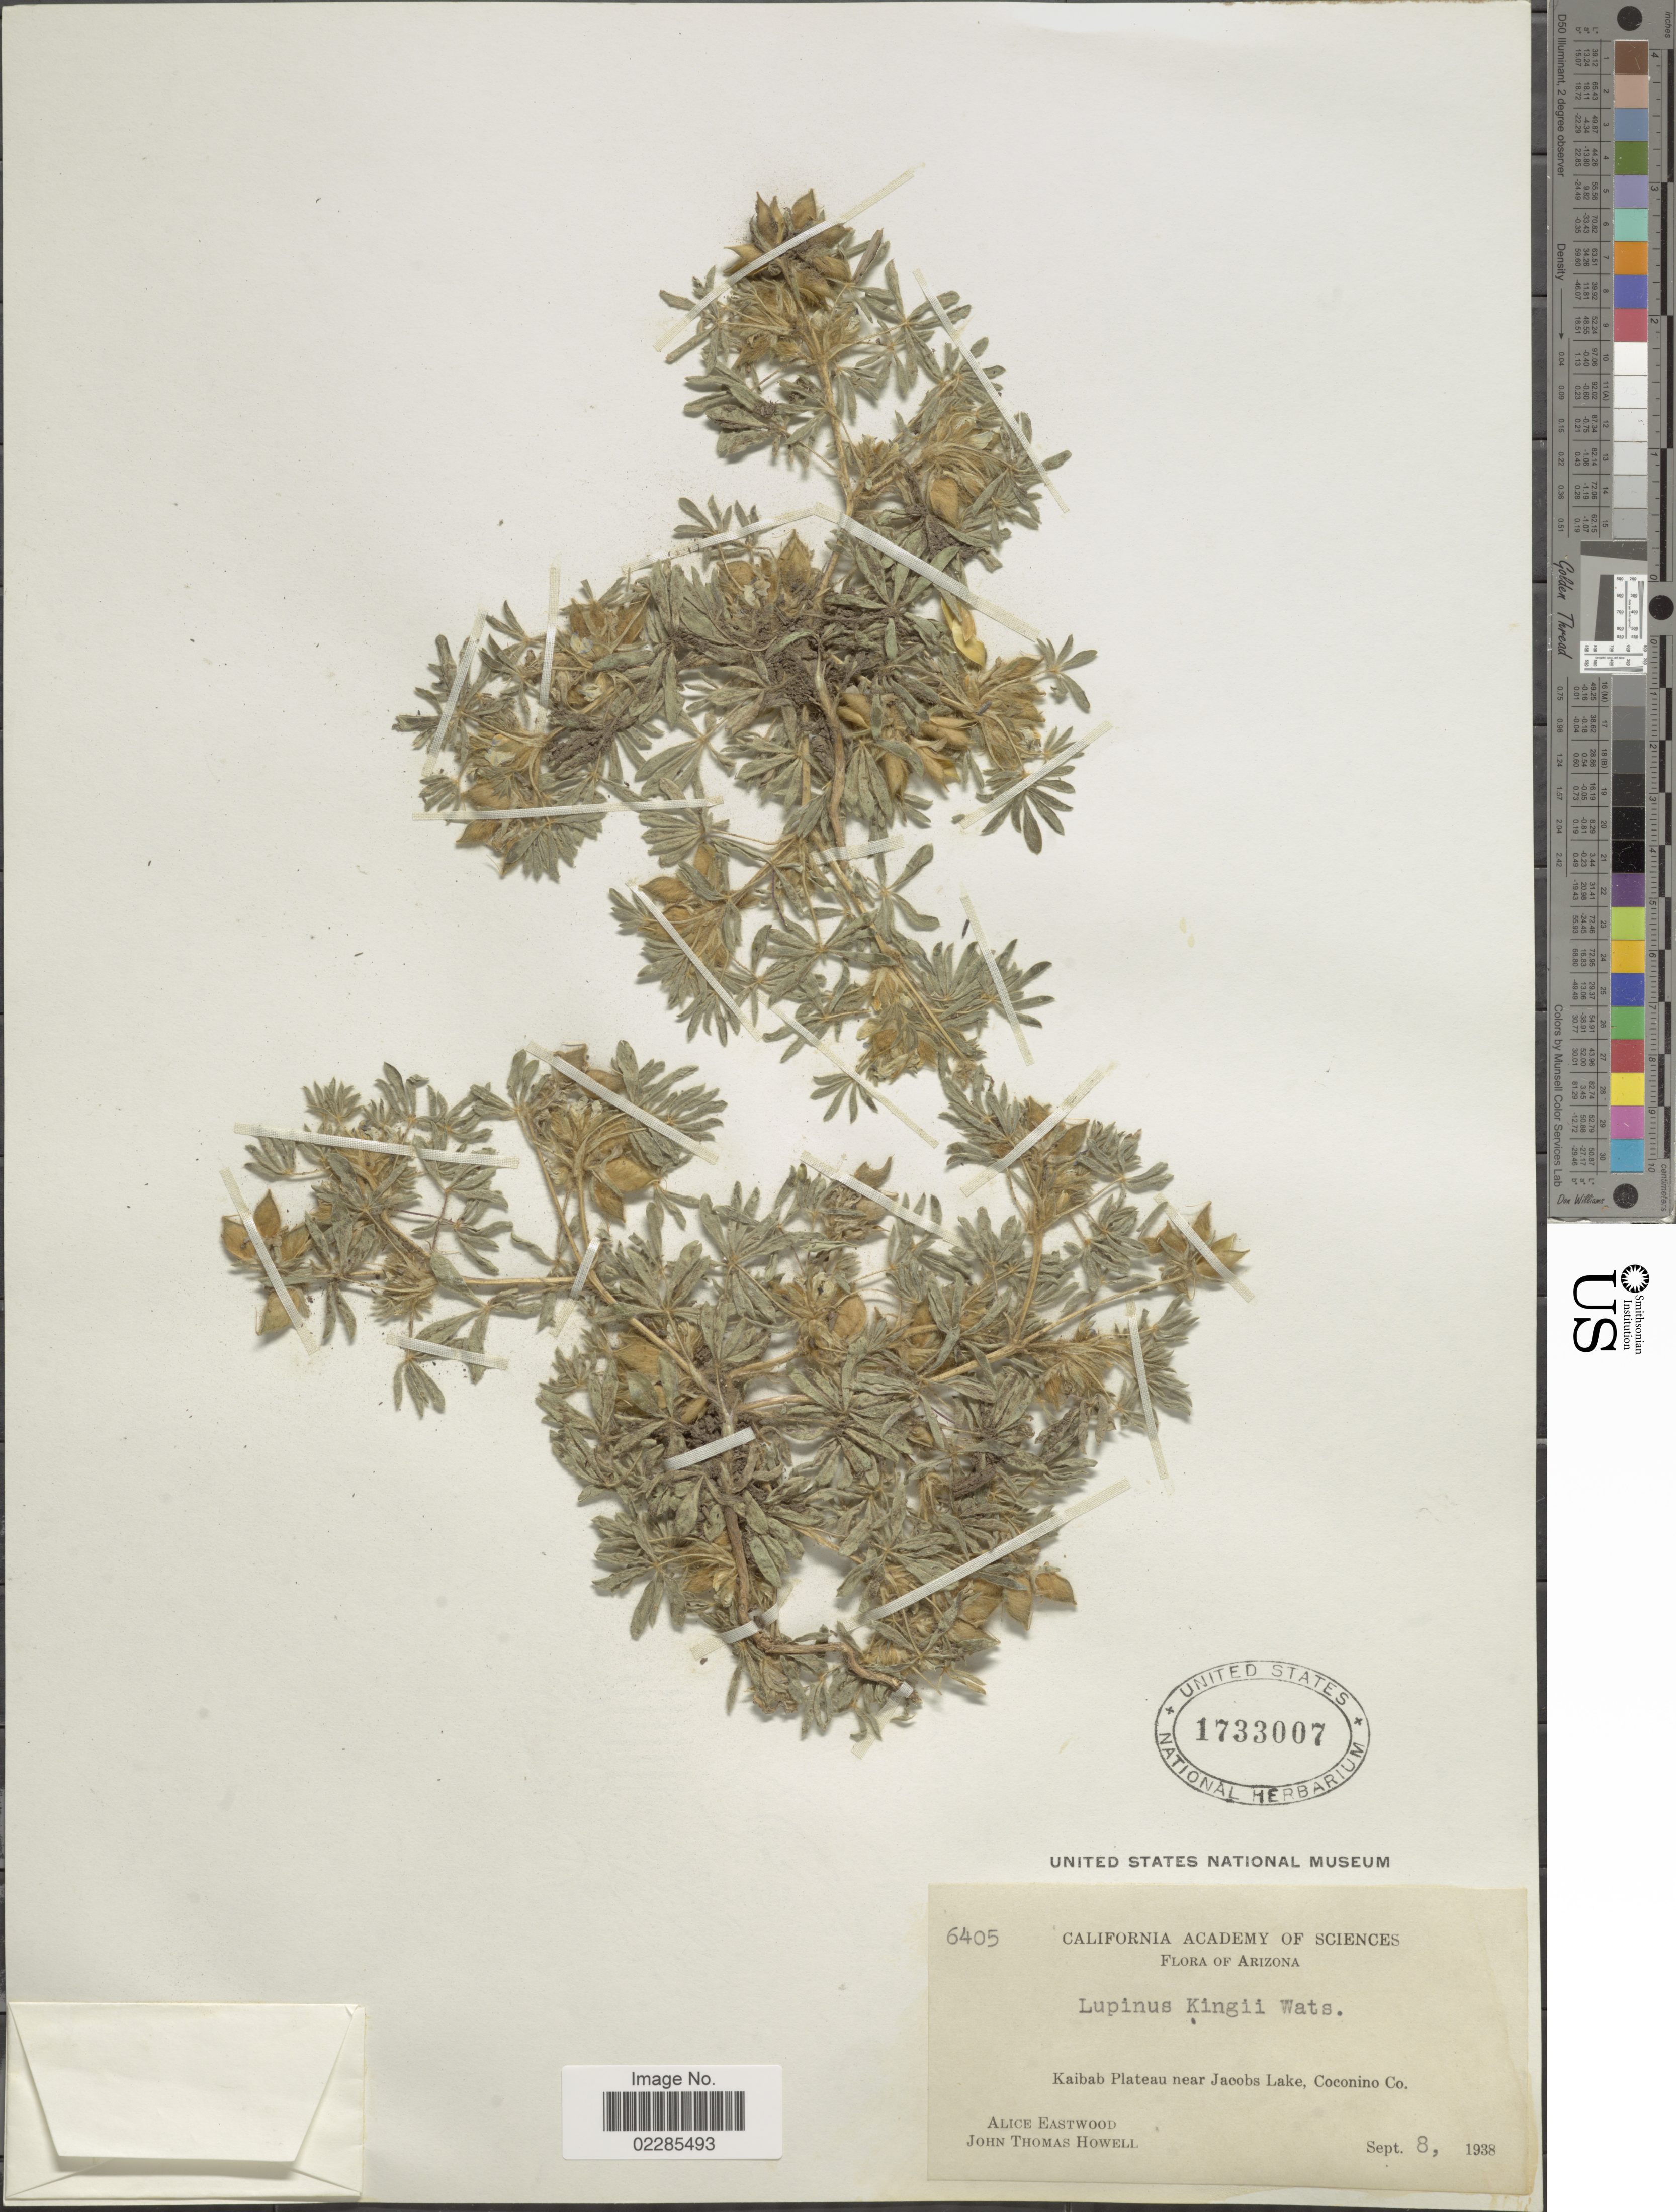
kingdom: Plantae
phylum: Tracheophyta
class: Magnoliopsida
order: Fabales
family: Fabaceae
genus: Lupinus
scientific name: Lupinus kingii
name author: S. Watson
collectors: A. Eastwood & J. T. Howell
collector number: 6405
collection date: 1938-09-08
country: United States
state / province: Arizona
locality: Kaibab Plateau near Jacobs Lake, Coconino Co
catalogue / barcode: US 1733007